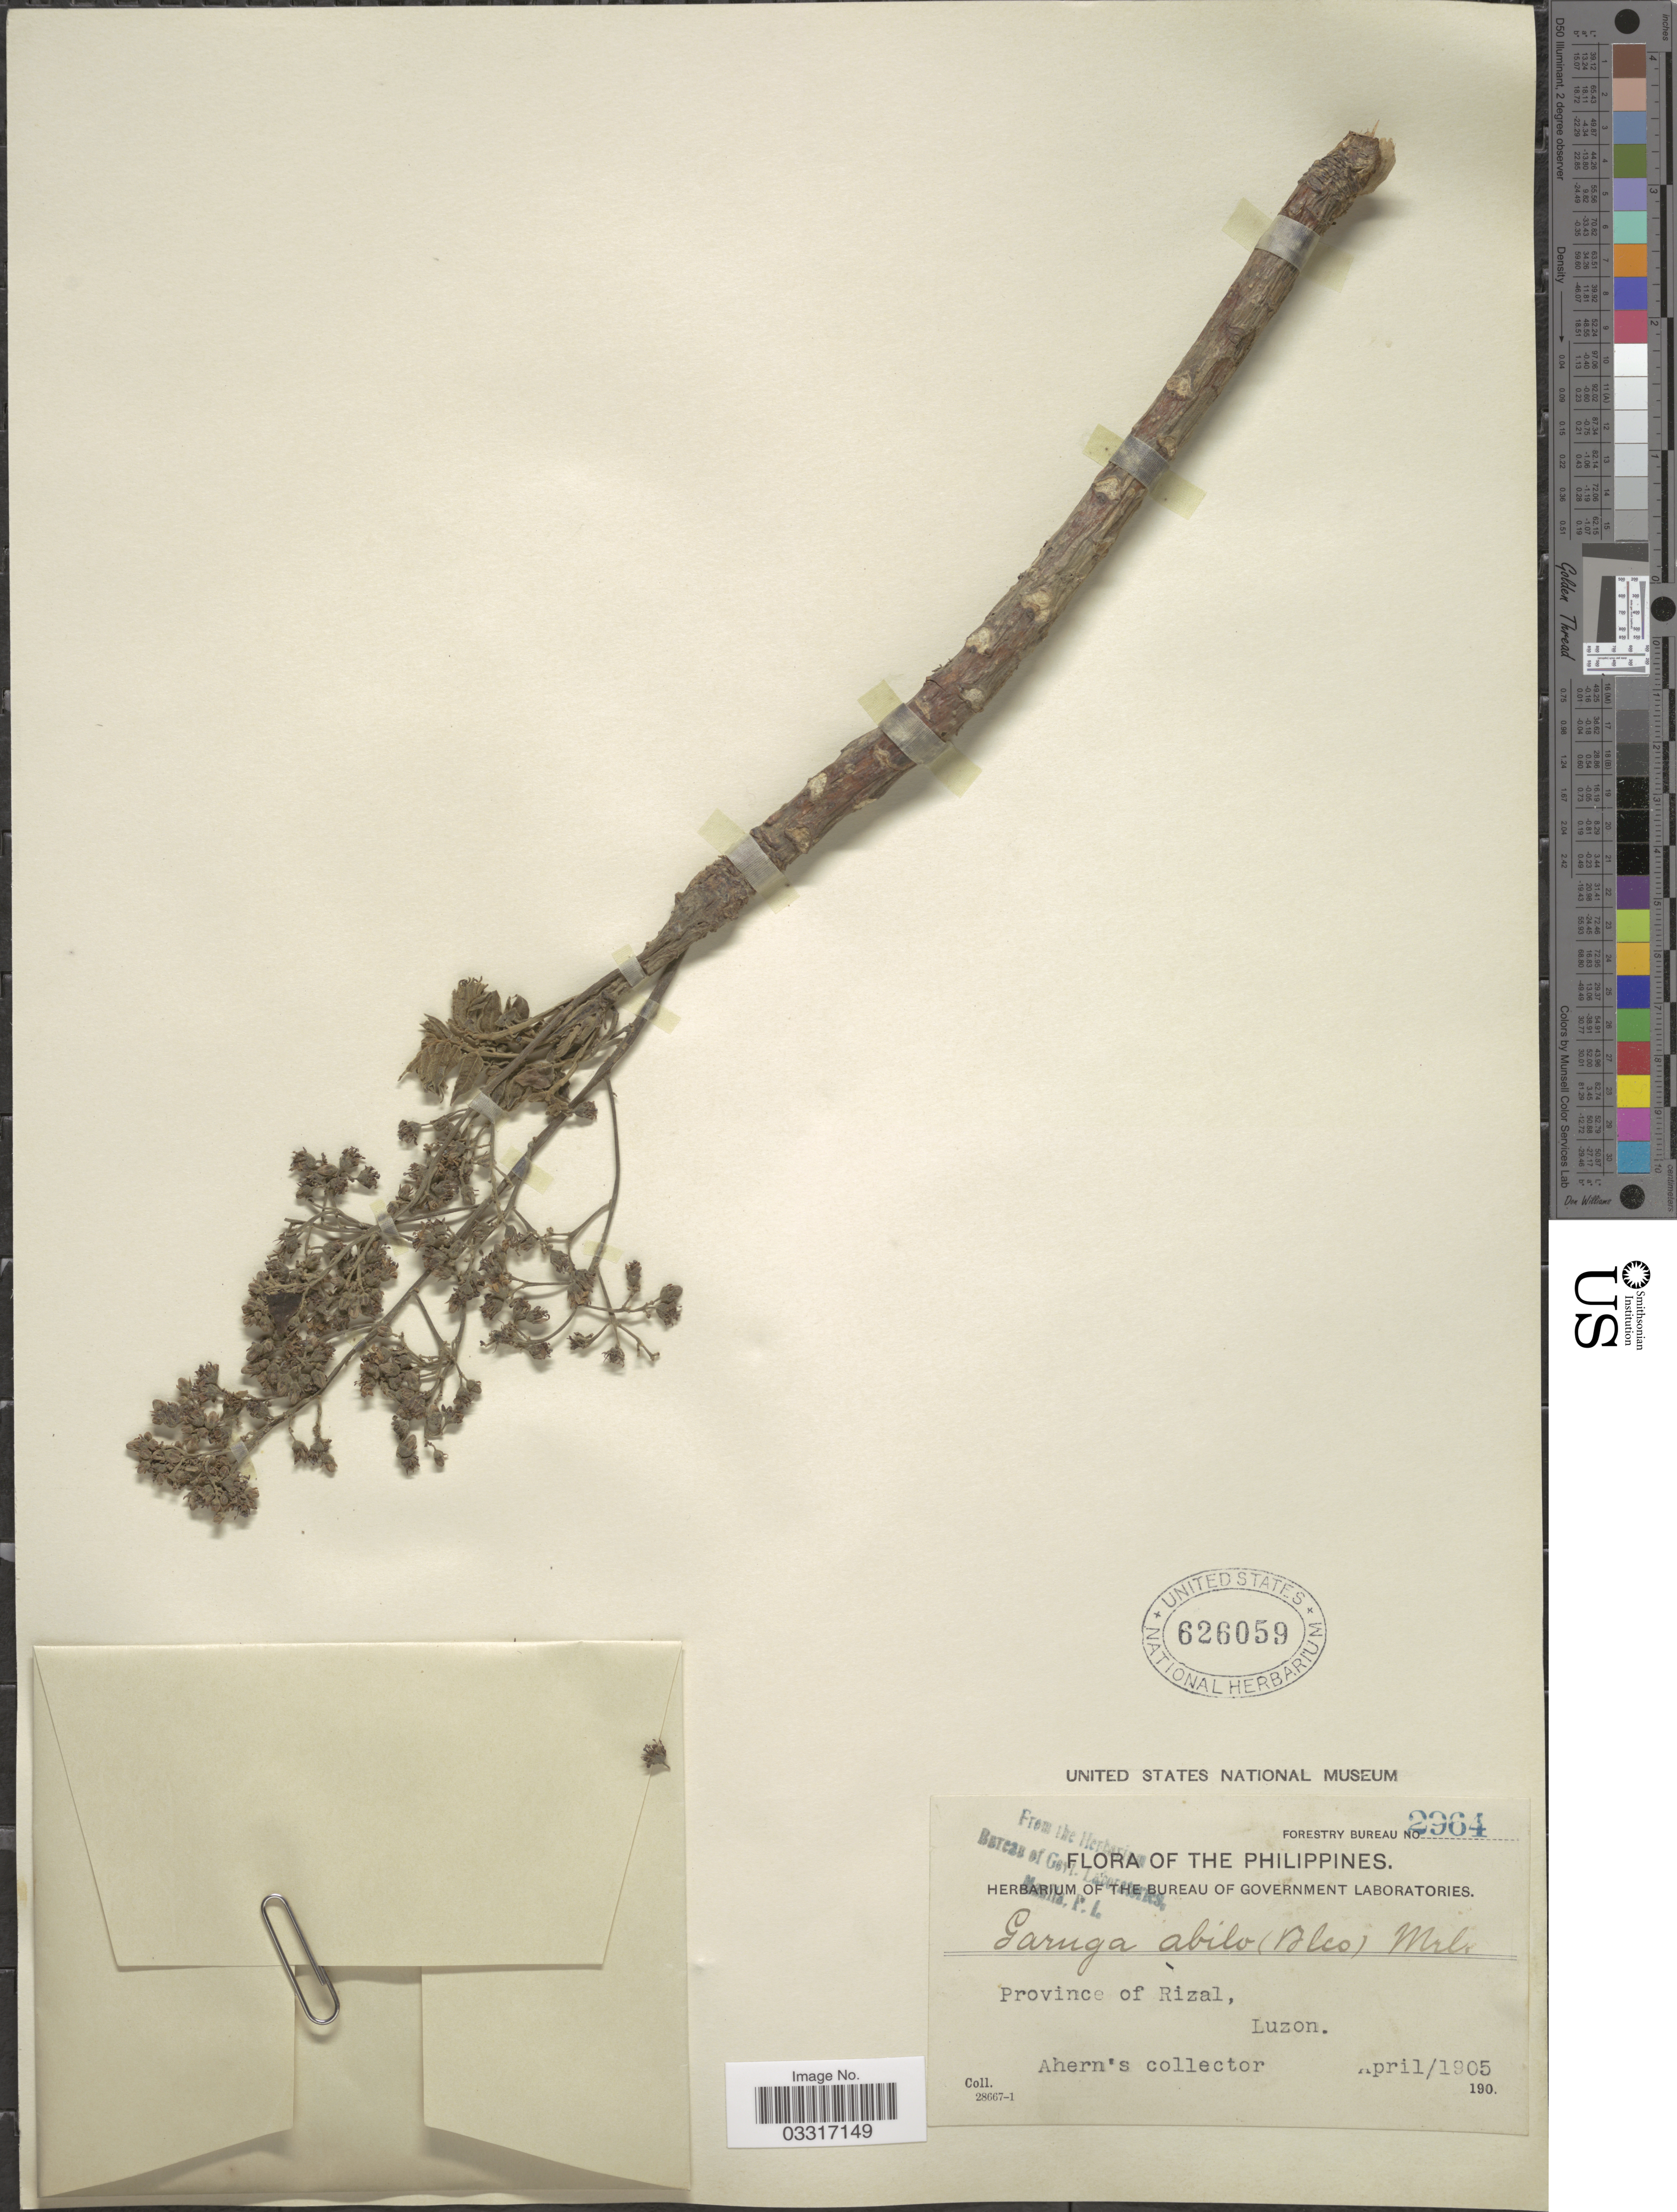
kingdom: Plantae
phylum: Tracheophyta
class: Magnoliopsida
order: Sapindales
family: Burseraceae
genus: Garuga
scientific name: Garuga floribunda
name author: Decne.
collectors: Ahern's collector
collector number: Forestry Bureau 2964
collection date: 1905-04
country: Philippines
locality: Province of Rizal, Luzon.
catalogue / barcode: US 626059